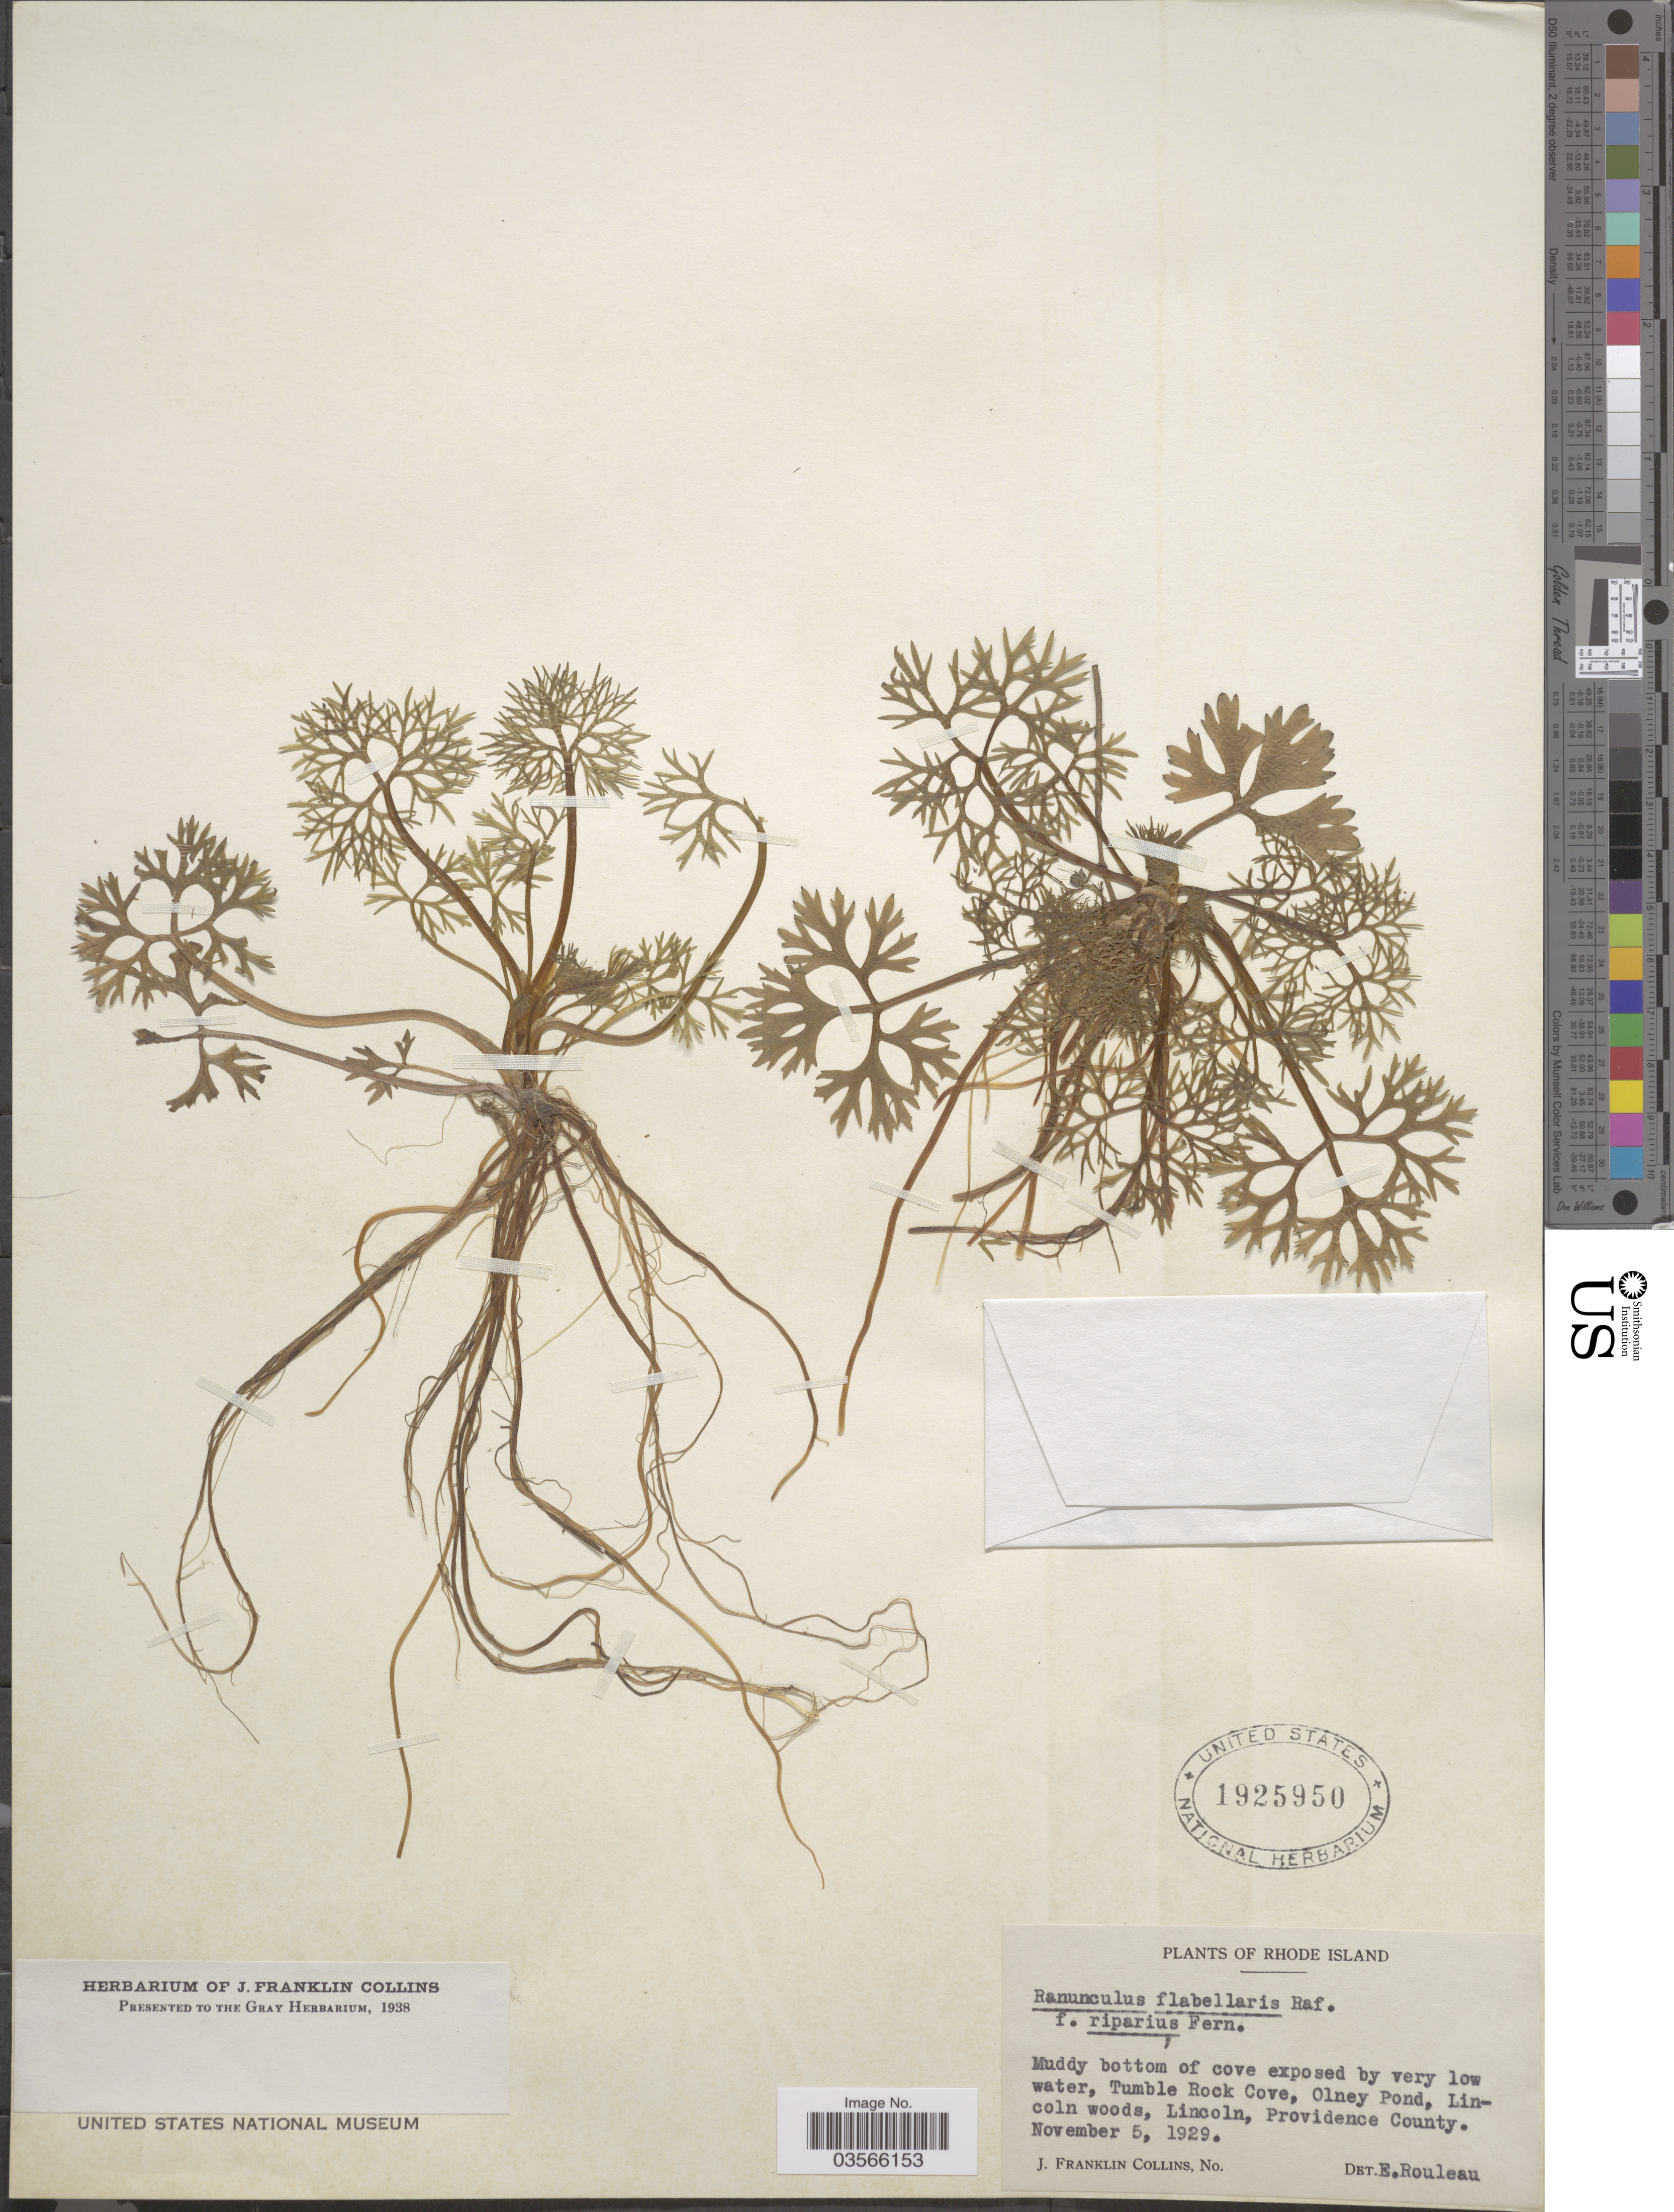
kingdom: Plantae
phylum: Tracheophyta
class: Magnoliopsida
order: Ranunculales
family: Ranunculaceae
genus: Ranunculus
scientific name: Ranunculus flabellaris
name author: Raf.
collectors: J. Collins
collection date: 1929-11-05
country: United States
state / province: Rhode Island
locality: Tumble Rock Cove, Olney Pond, Lincoln woods, Lincoln, Providence County.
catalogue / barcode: US 1925950